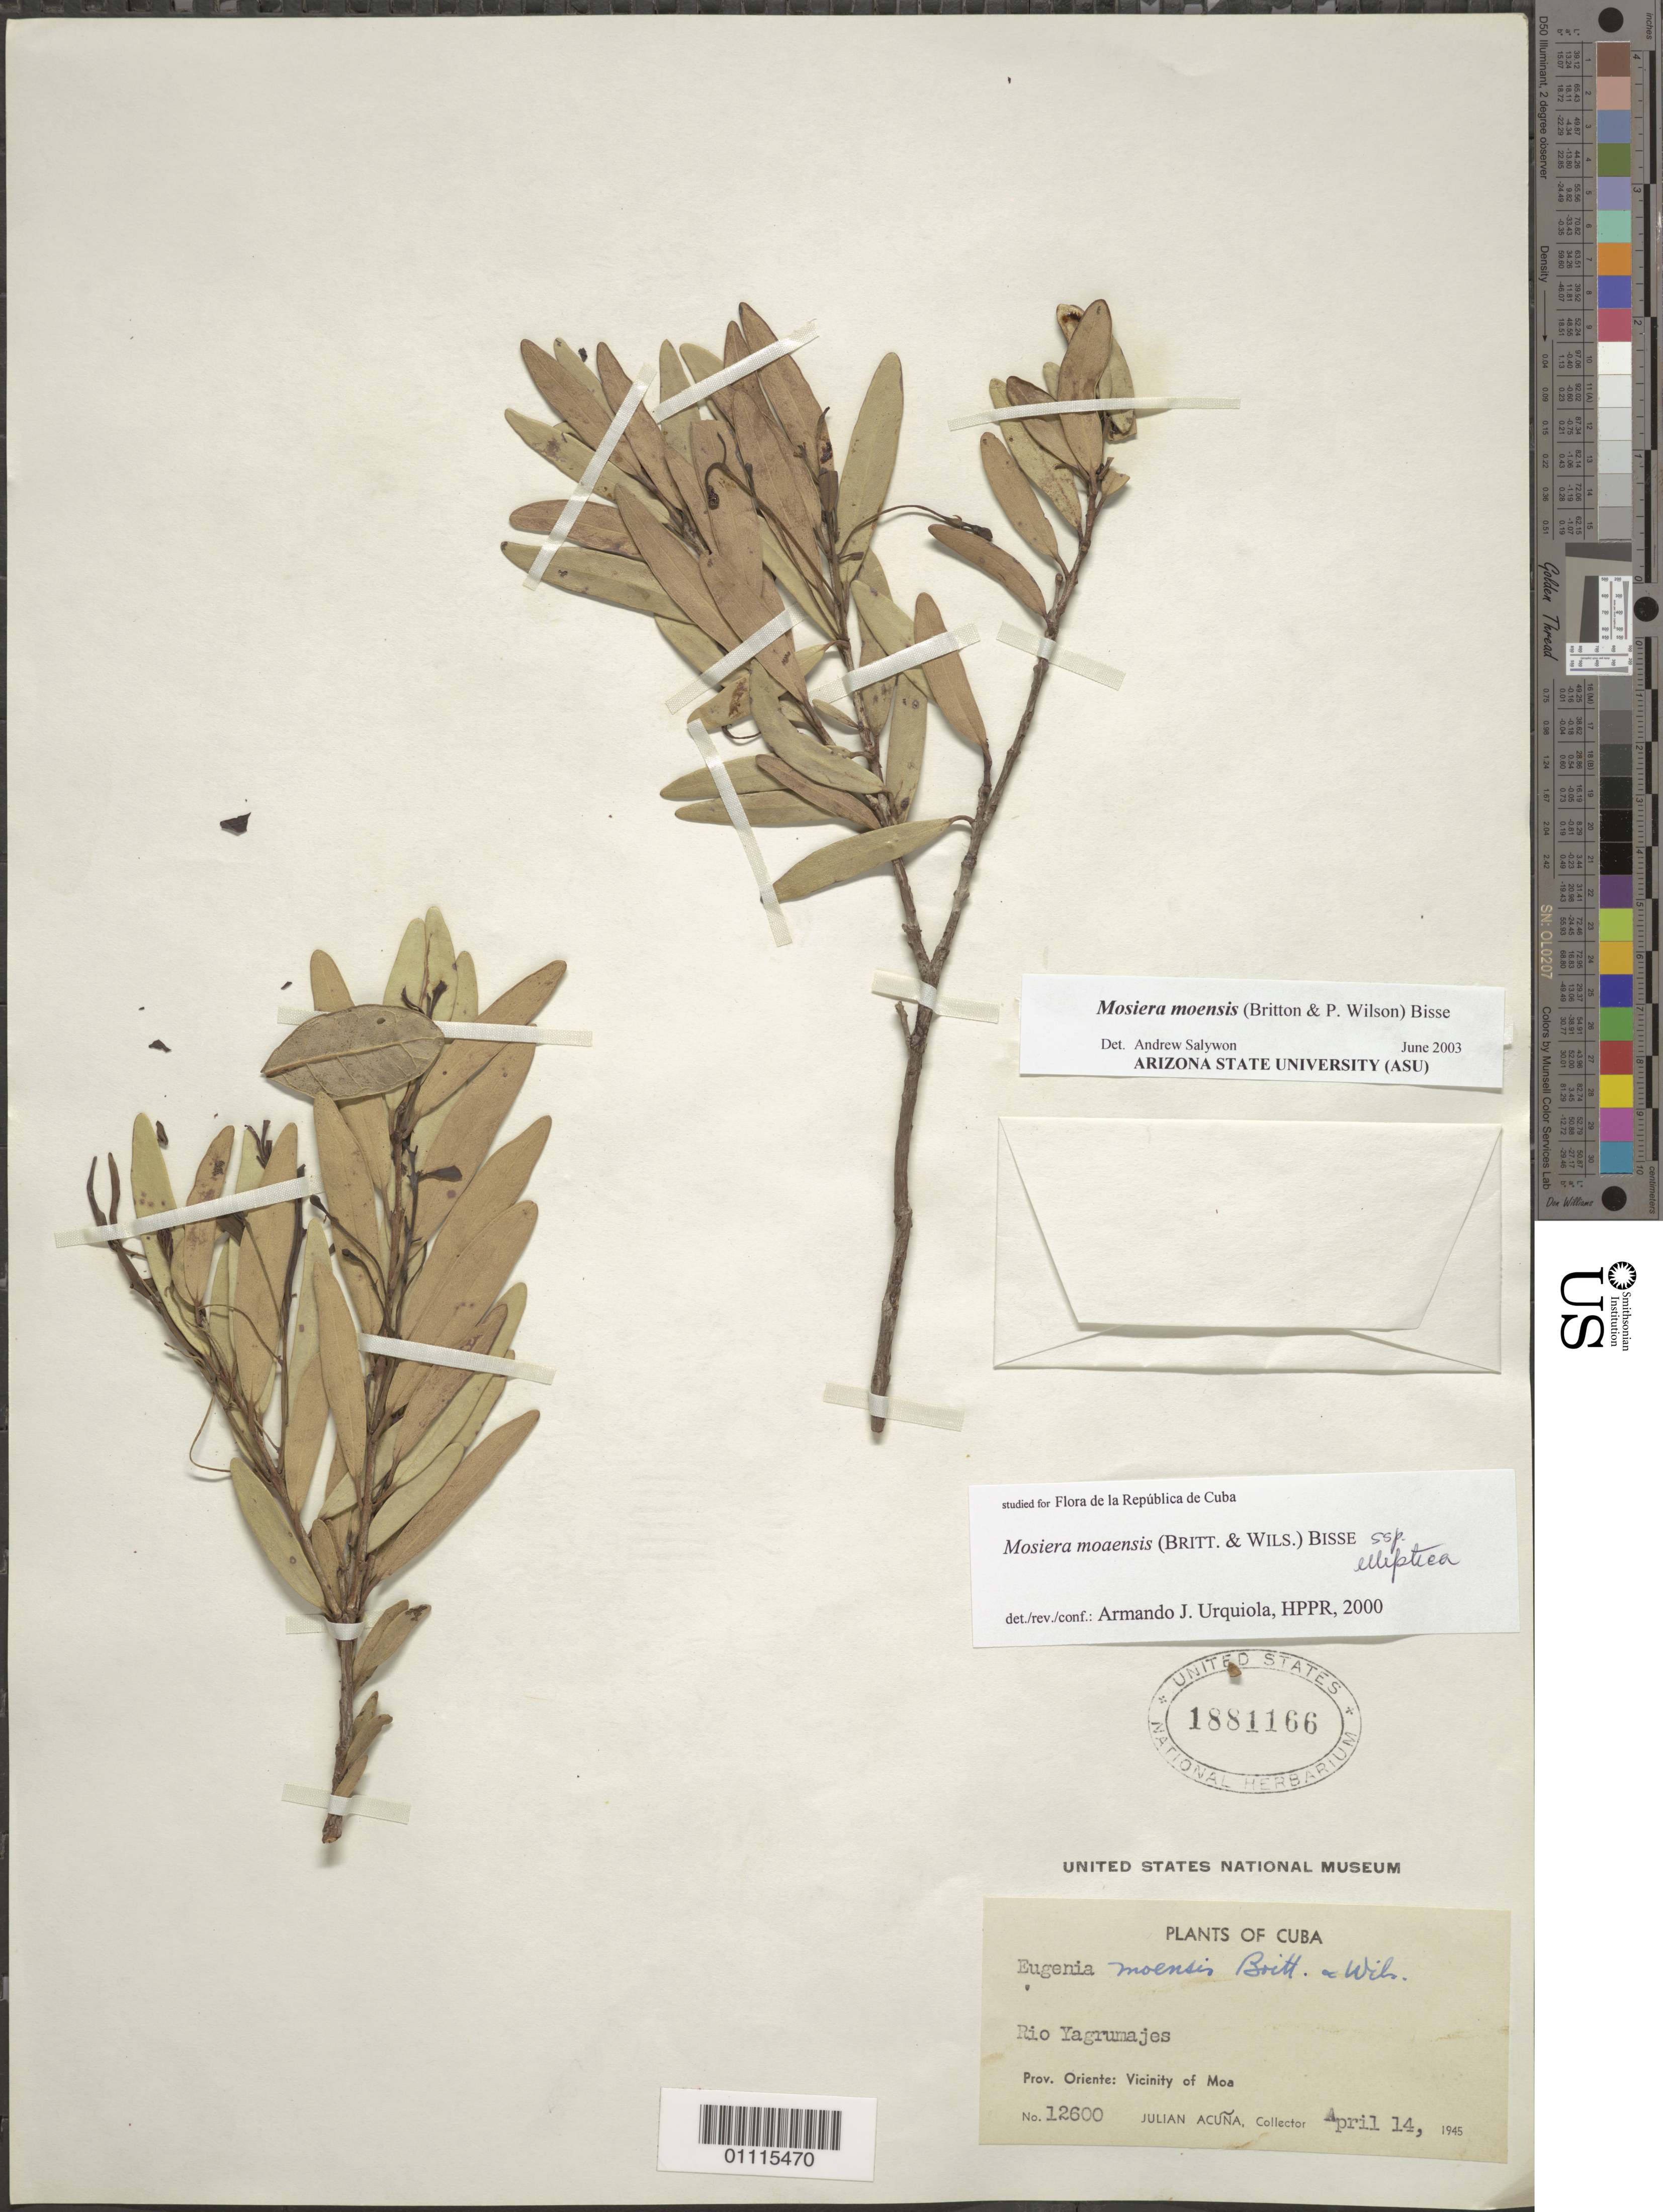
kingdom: Plantae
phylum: Tracheophyta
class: Magnoliopsida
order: Myrtales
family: Myrtaceae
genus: Mosiera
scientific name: Mosiera moaensis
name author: (Britton & P. Wilson) Bisse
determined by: Salywon, A. M., (ASU)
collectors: J. Acuña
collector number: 12600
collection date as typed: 14 Apr 1945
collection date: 1945-04-14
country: Cuba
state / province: Holguín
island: Cuba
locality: Moa vicinity, Rio Yagrumajes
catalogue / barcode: US 1881166